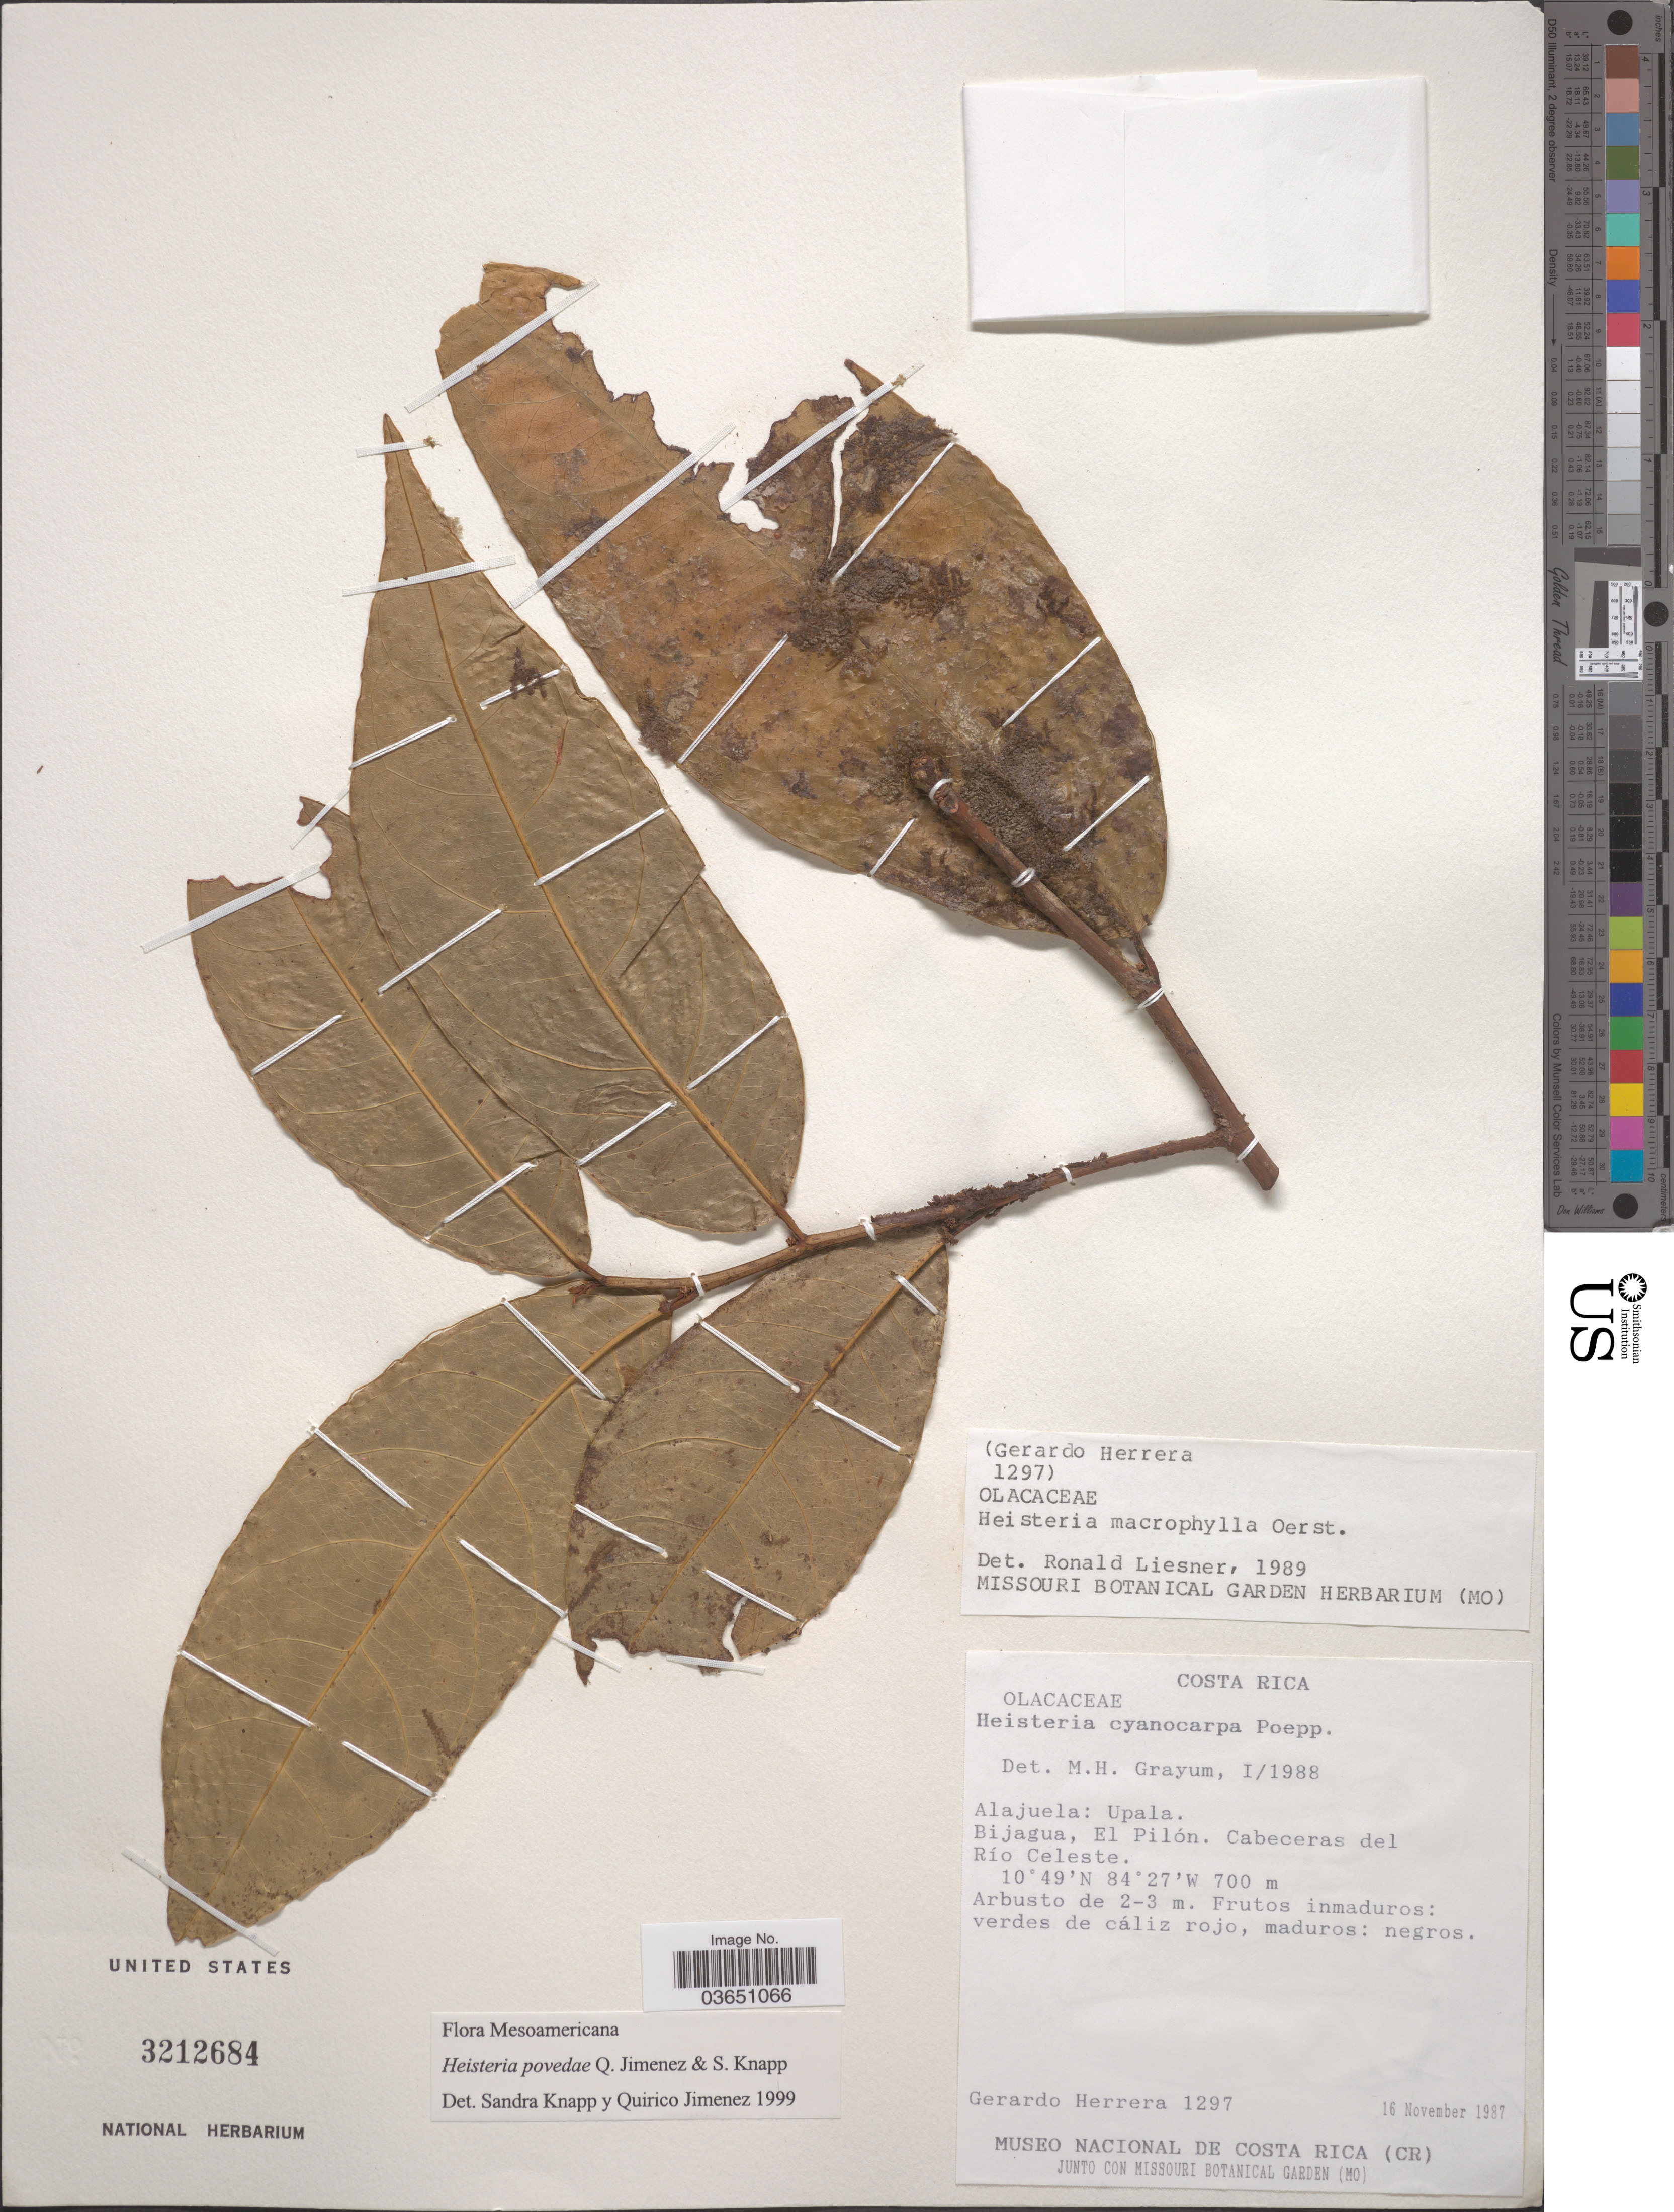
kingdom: Plantae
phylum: Tracheophyta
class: Magnoliopsida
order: Santalales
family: Erythropalaceae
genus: Heisteria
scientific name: Heisteria povedae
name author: Q. Jiménez & S. Knapp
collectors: G. Herrera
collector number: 1297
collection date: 1987-11-16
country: Costa Rica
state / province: Alajuela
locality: Upala. Bijagua, El Pilón. Cabeceras del Río Celeste.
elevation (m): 700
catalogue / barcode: US 3212684